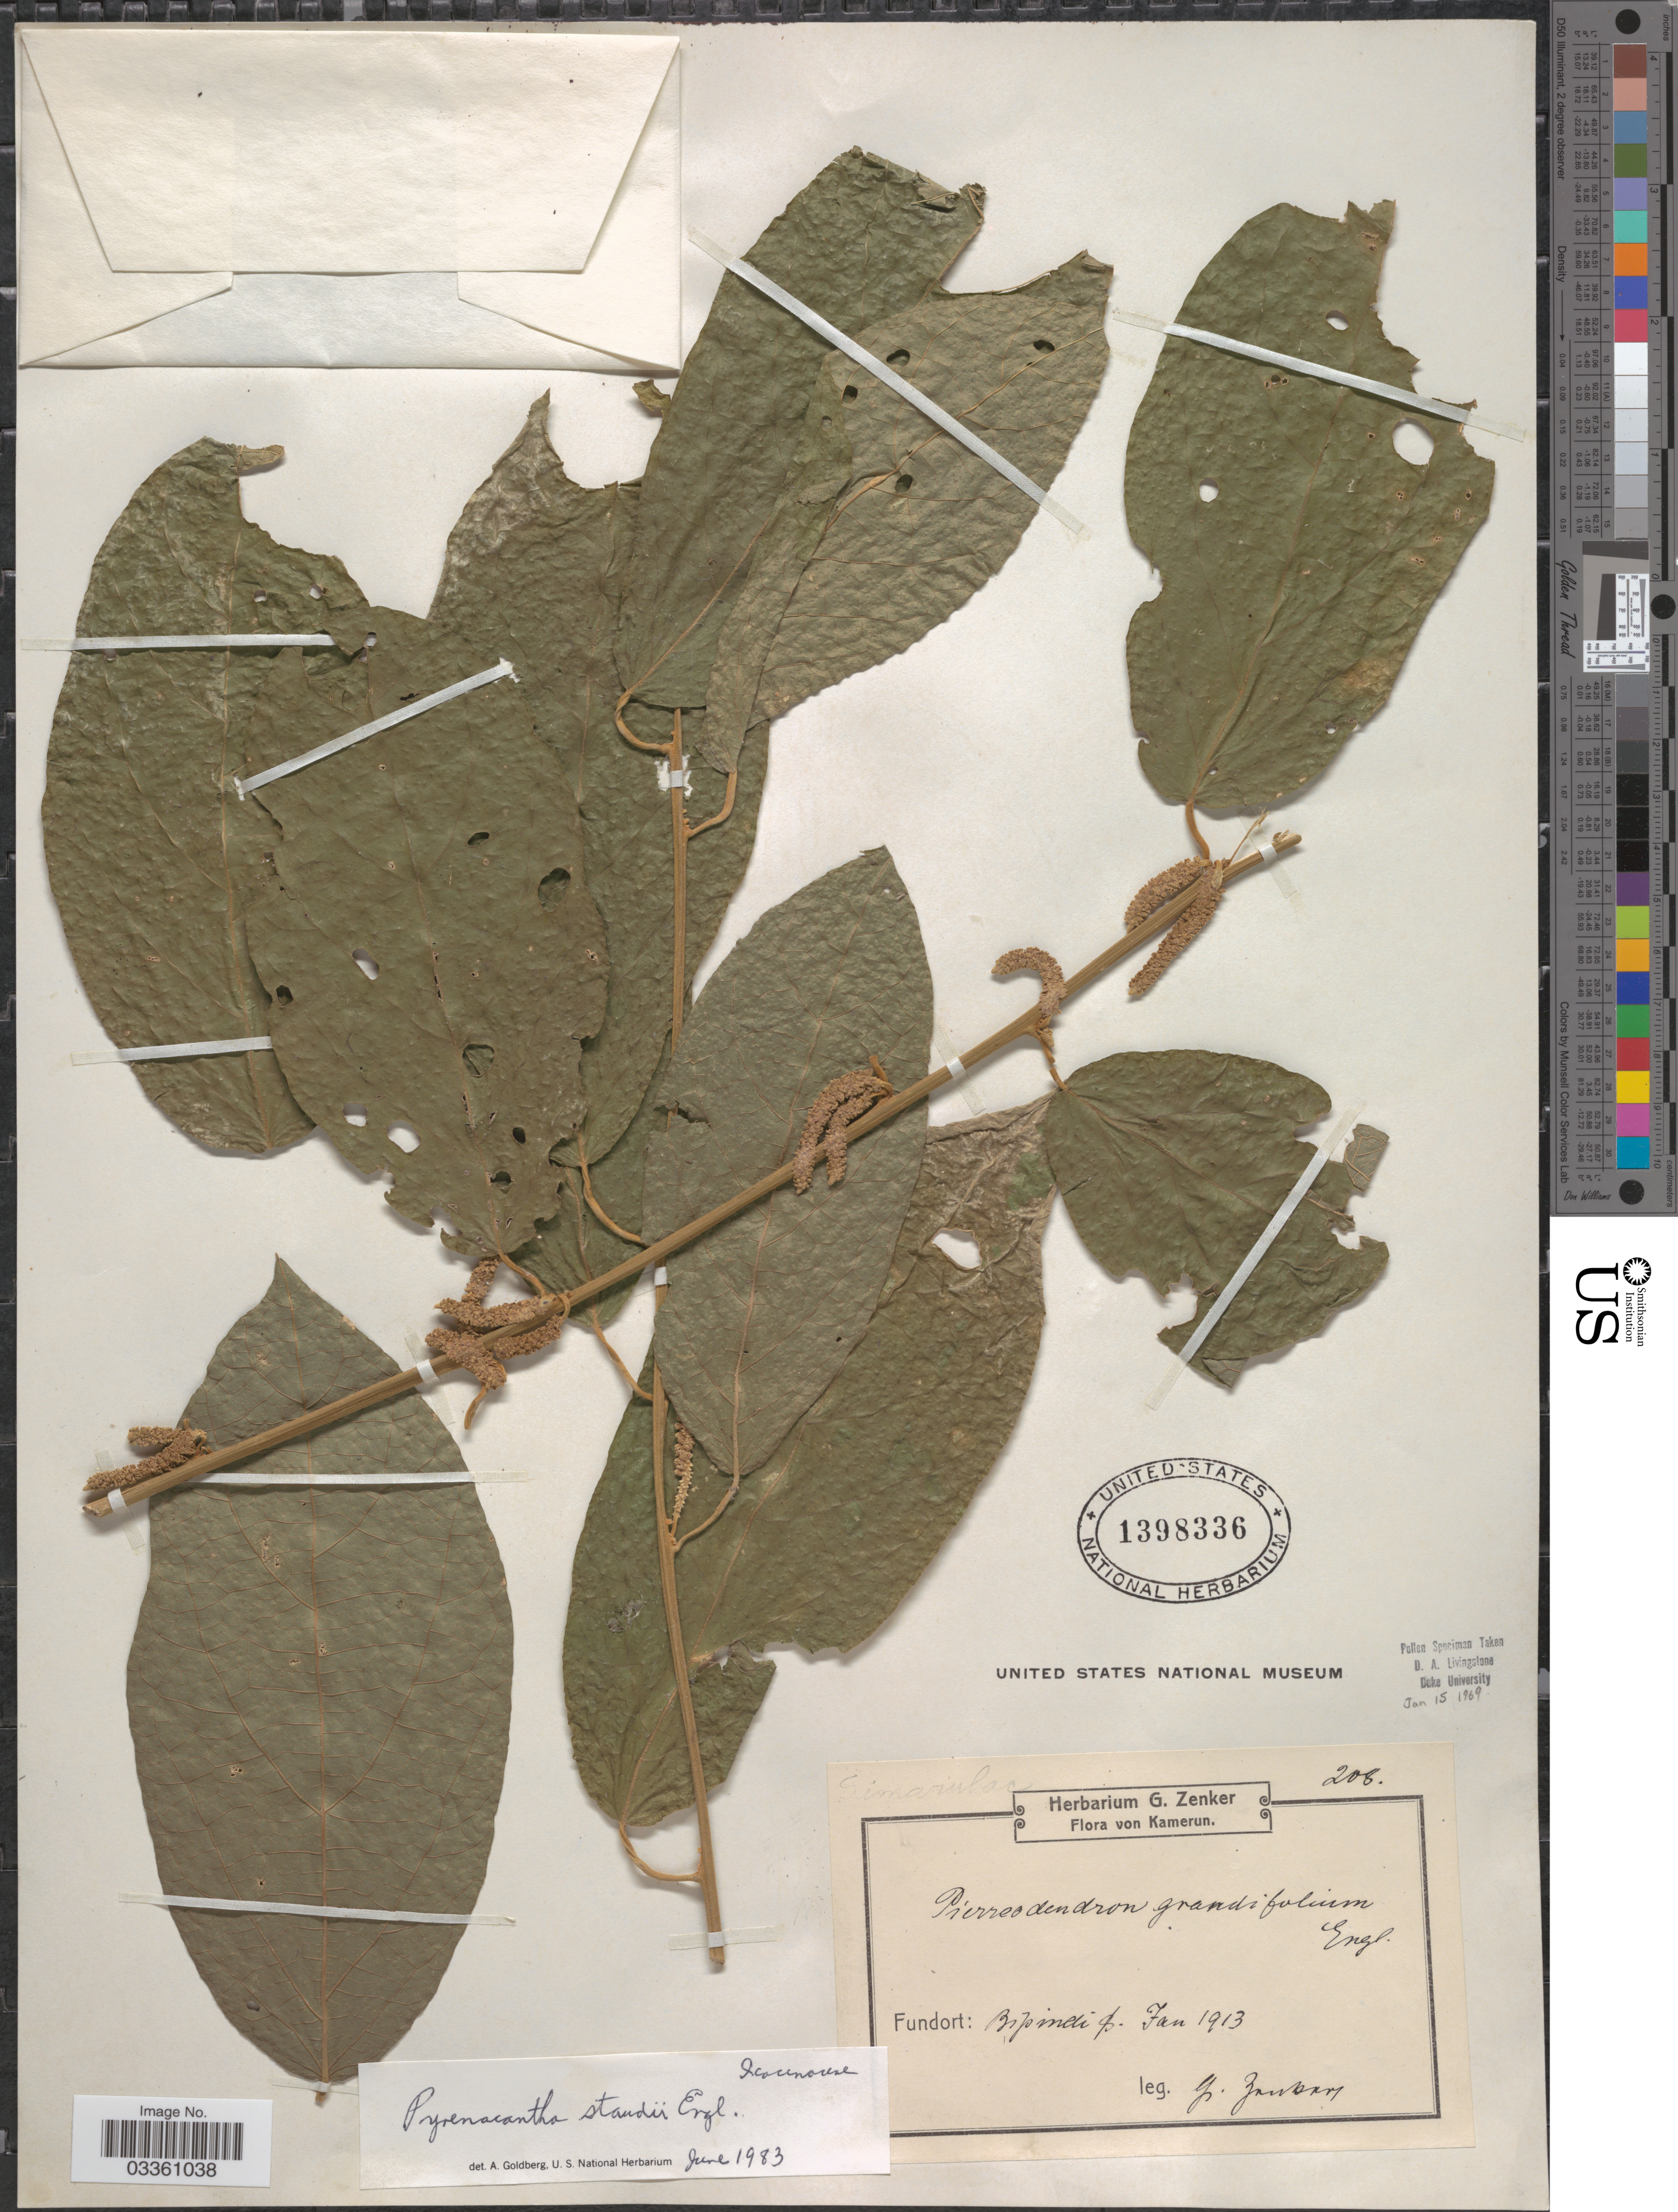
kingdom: Plantae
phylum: Tracheophyta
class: Magnoliopsida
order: Icacinales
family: Icacinaceae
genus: Pyrenacantha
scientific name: Pyrenacantha staudtii var. staudtii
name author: (Engl.) Engl.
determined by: Strong, Mark T., (BOT), Smithsonian Institution - National Museum of Natural History (UNITED STATES)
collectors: G. A. Zenker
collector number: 208?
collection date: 1913-01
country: Cameroon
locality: Kamerun. Bipinde.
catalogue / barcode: US 1398336